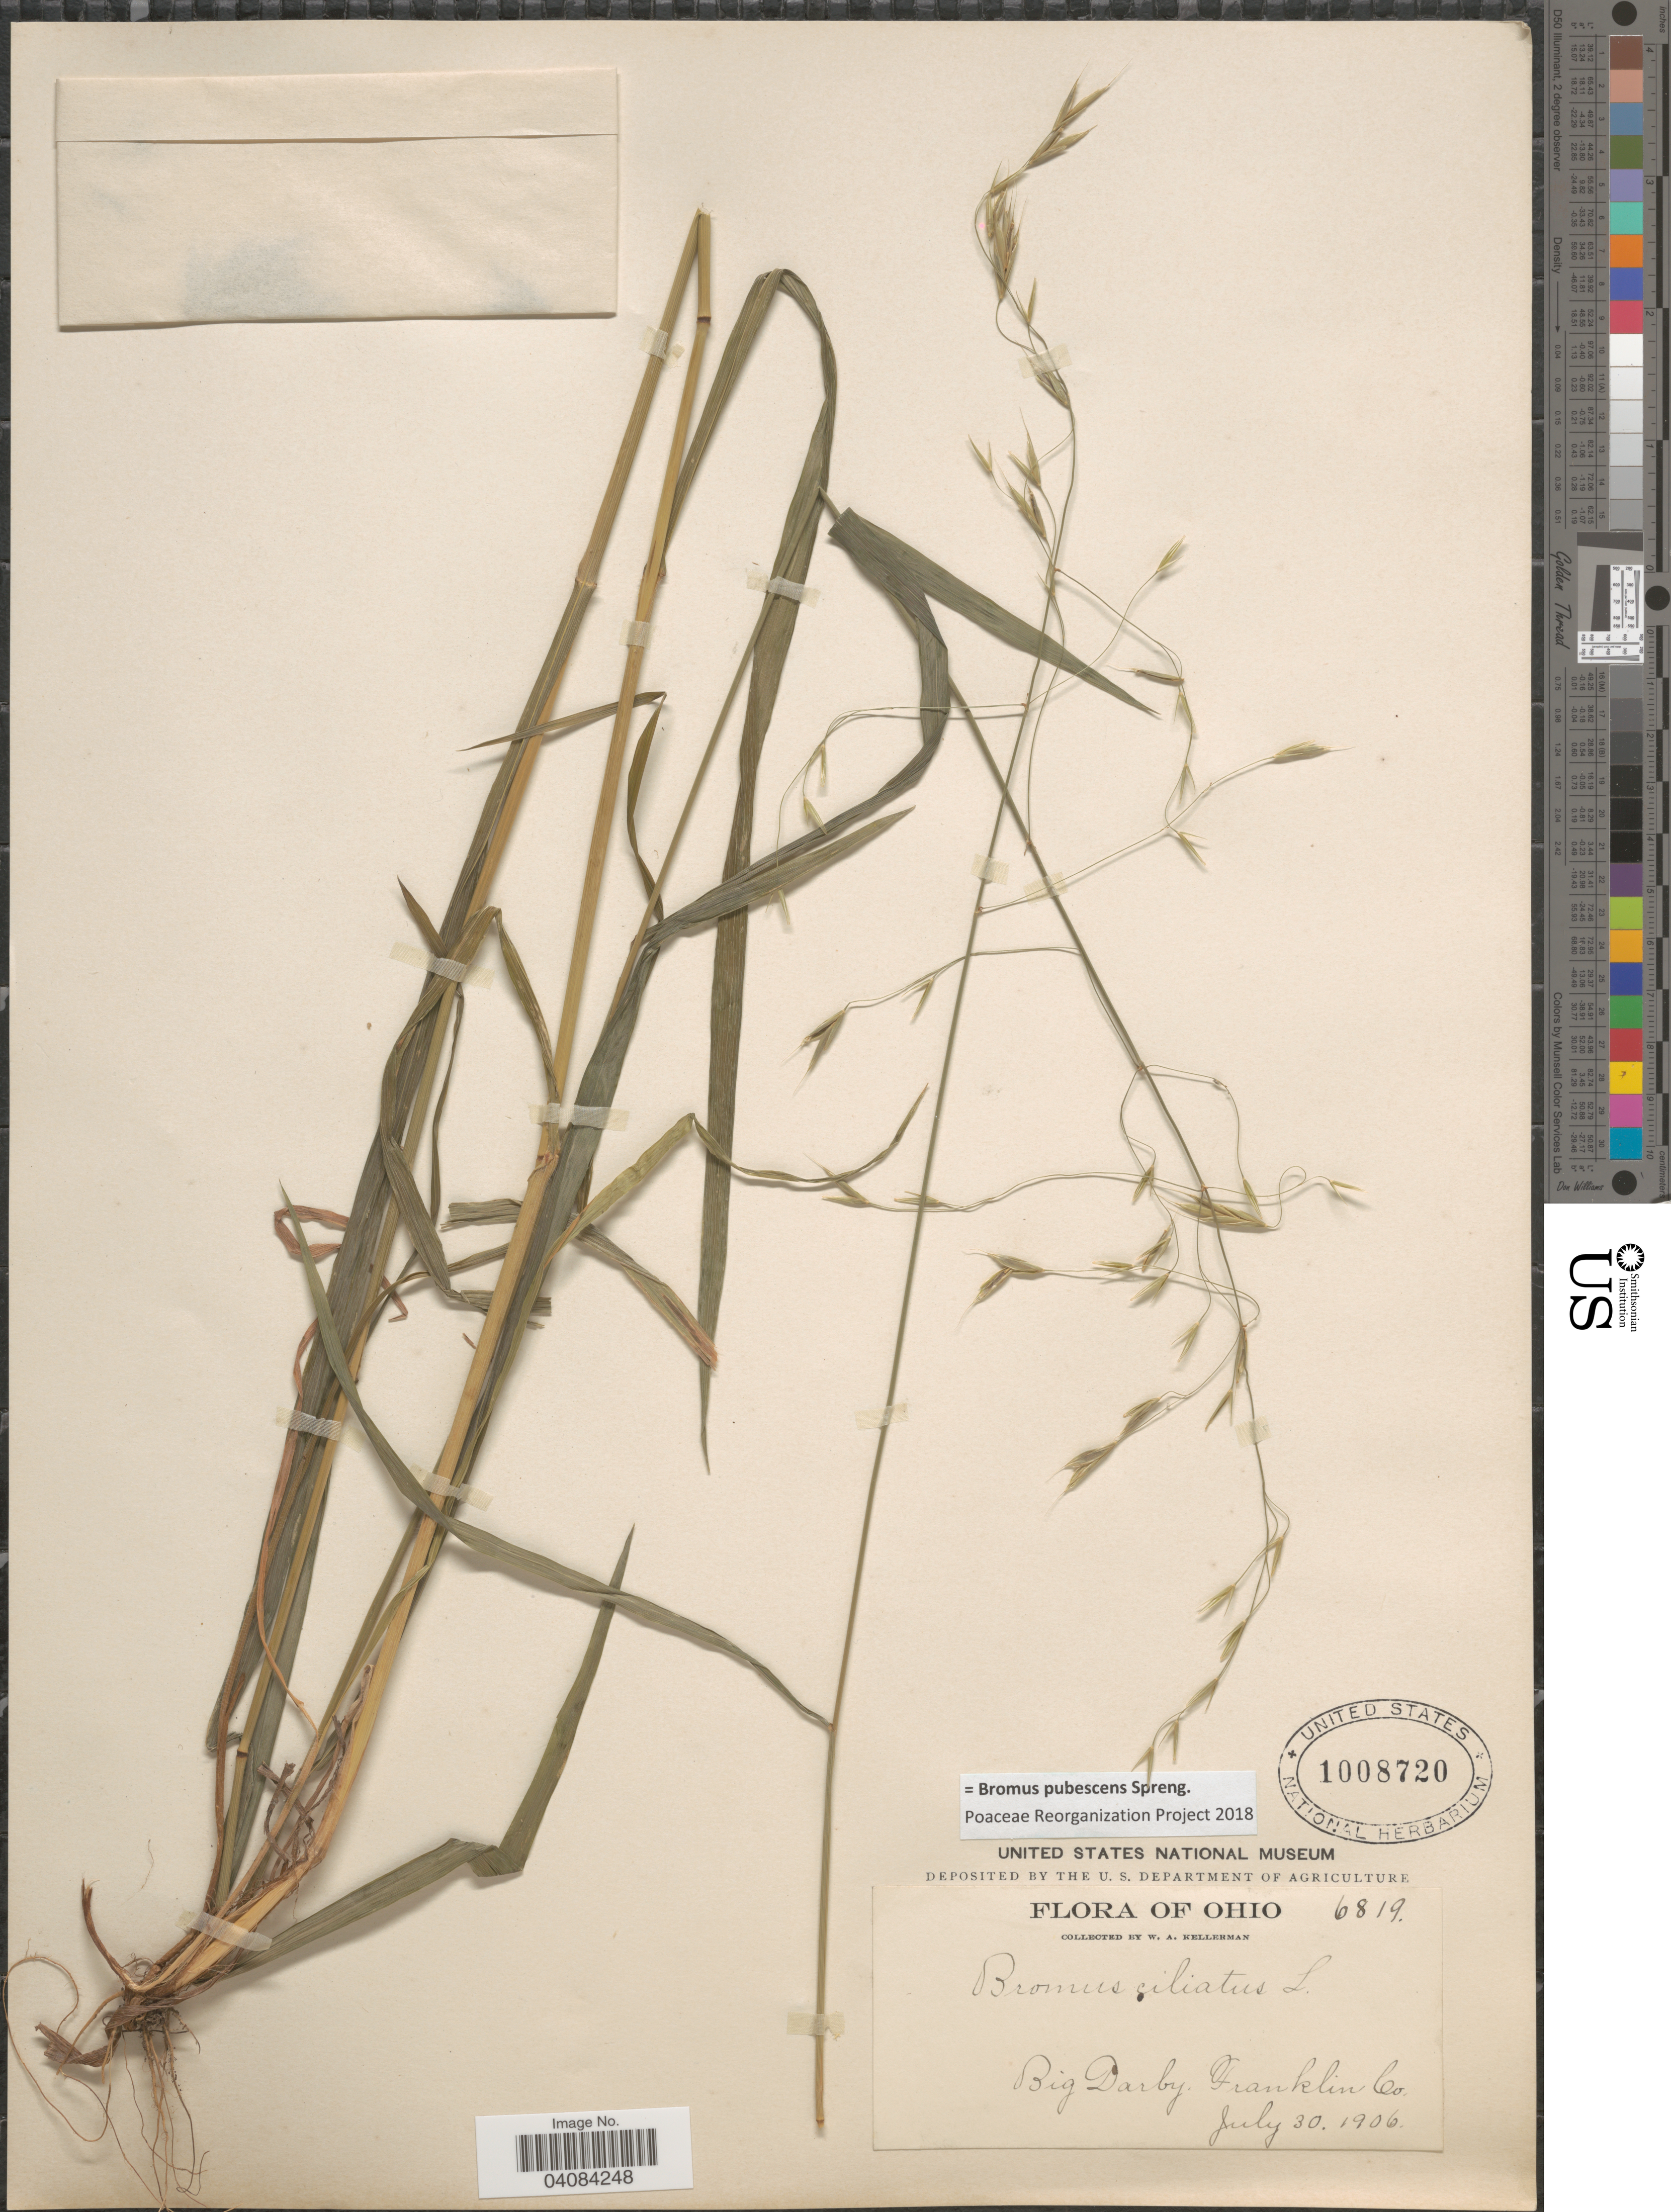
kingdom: Plantae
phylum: Tracheophyta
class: Liliopsida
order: Poales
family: Poaceae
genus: Bromus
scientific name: Bromus pubescens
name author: Muhl. ex Willd.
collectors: W. Kellerman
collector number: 6819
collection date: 1906-07-30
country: United States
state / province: Ohio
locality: Big Darby. Franklin Co.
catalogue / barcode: US 1008720